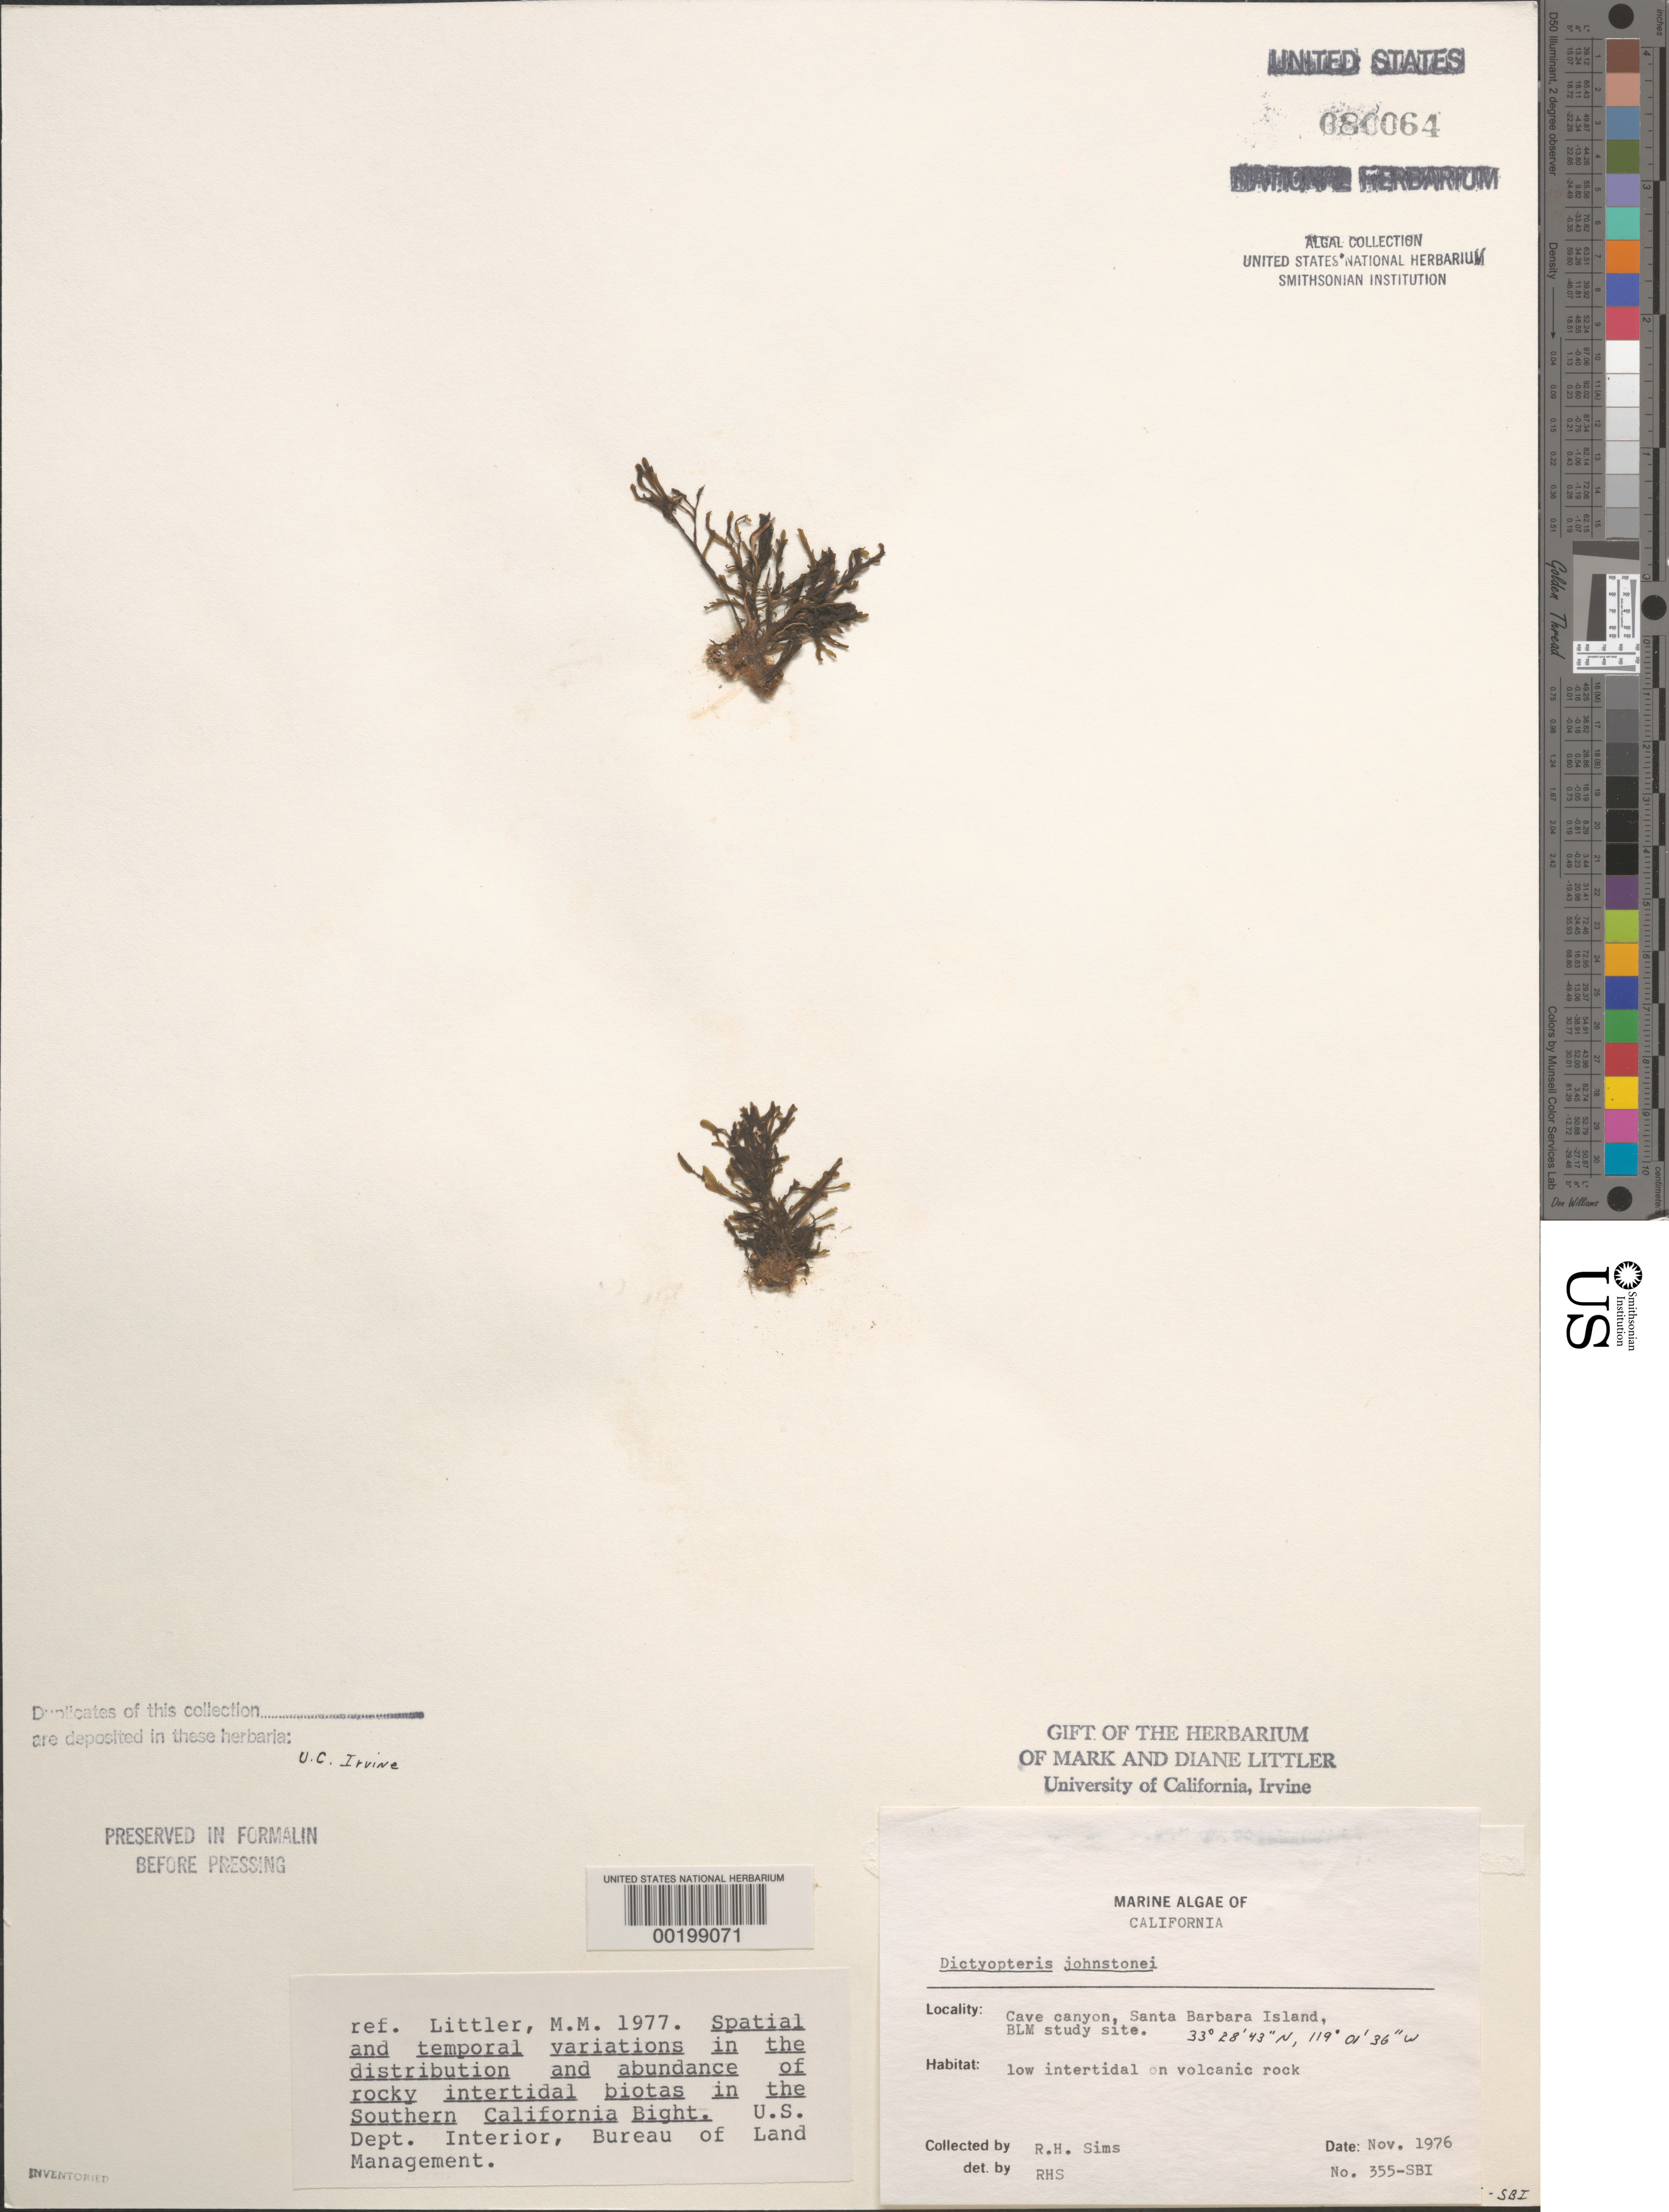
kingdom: Chromista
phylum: Ochrophyta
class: Phaeophyceae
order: Dictyotales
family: Dictyotaceae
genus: Dictyota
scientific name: Dictyota coriacea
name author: (E.M. Holmes) I.K. Hwang et al.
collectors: R. H. Sims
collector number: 355-sbi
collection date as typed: Nov 1976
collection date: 1976-11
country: United States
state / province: California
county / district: Santa Barbara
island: Santa Barbara Island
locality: Cave Canyon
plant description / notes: BLM-SOCALBIGHT Rocky Intertidal Survey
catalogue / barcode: US 80064